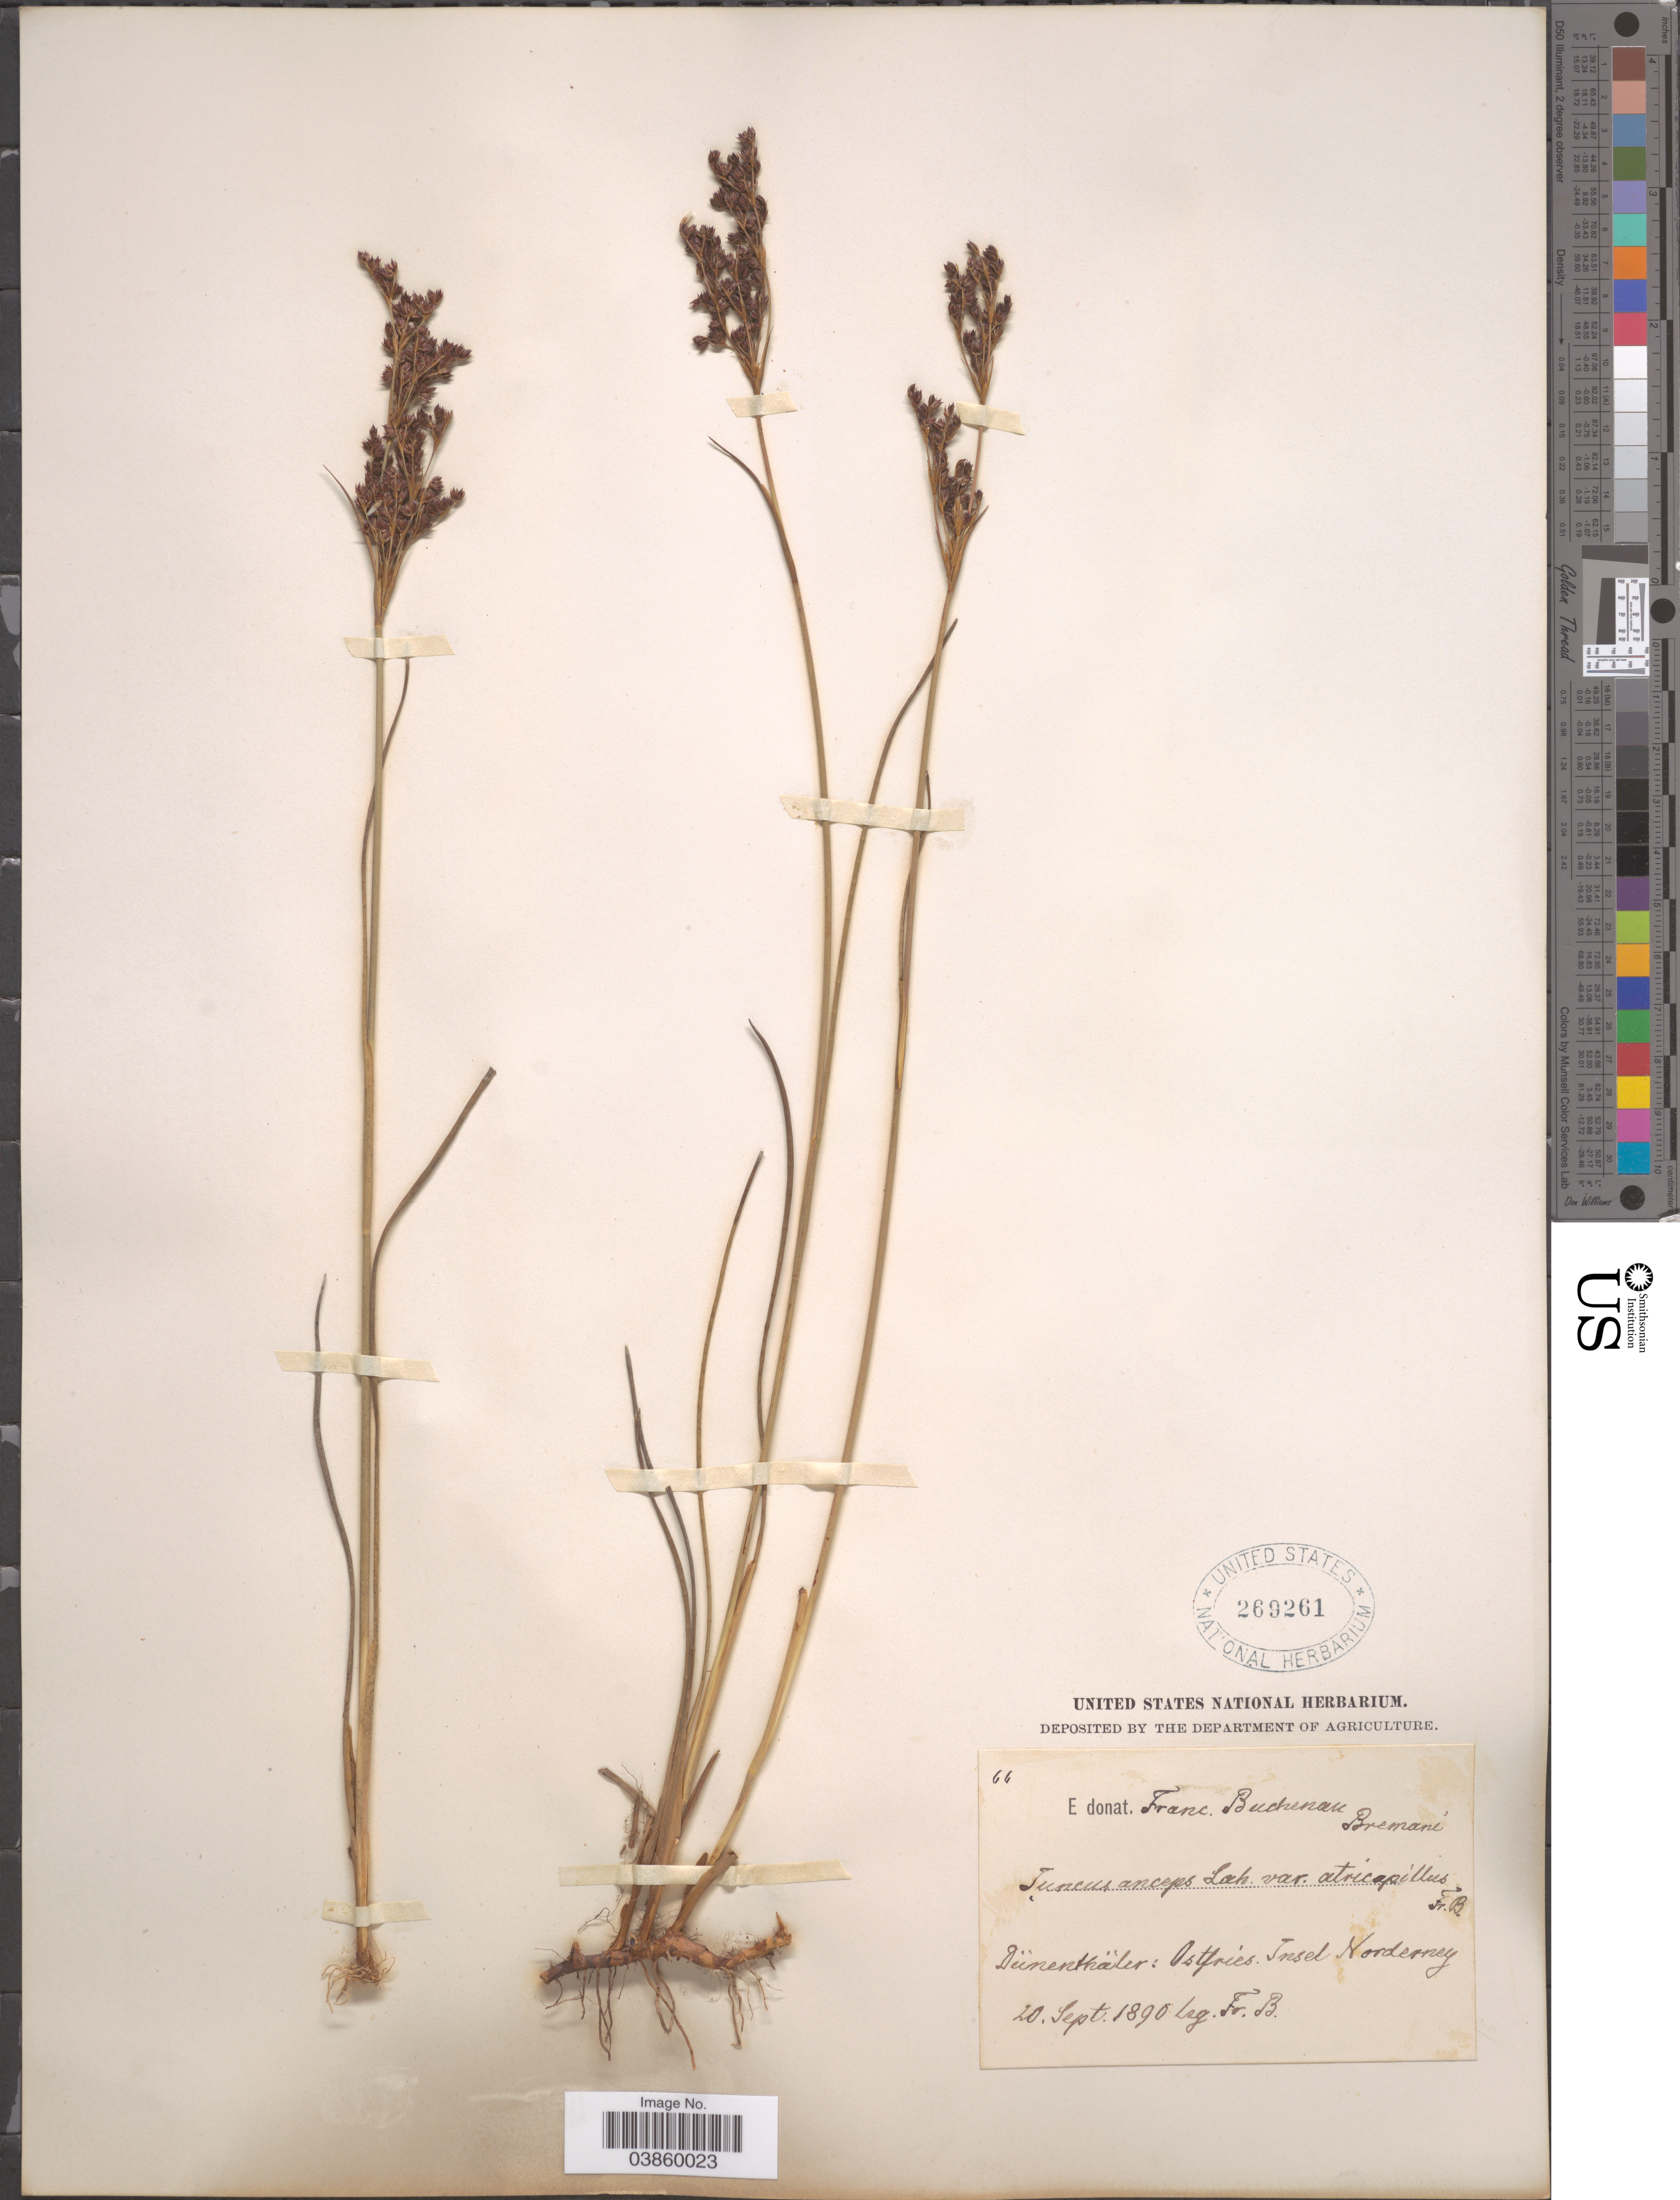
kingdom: Plantae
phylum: Tracheophyta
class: Liliopsida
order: Poales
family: Juncaceae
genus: Juncus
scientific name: Juncus anceps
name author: Laharpe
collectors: F. Buchenau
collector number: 66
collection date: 1890-09-20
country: Germany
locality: Dünenthäler: Ostfries. Insel Norderney.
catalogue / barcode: US 269261